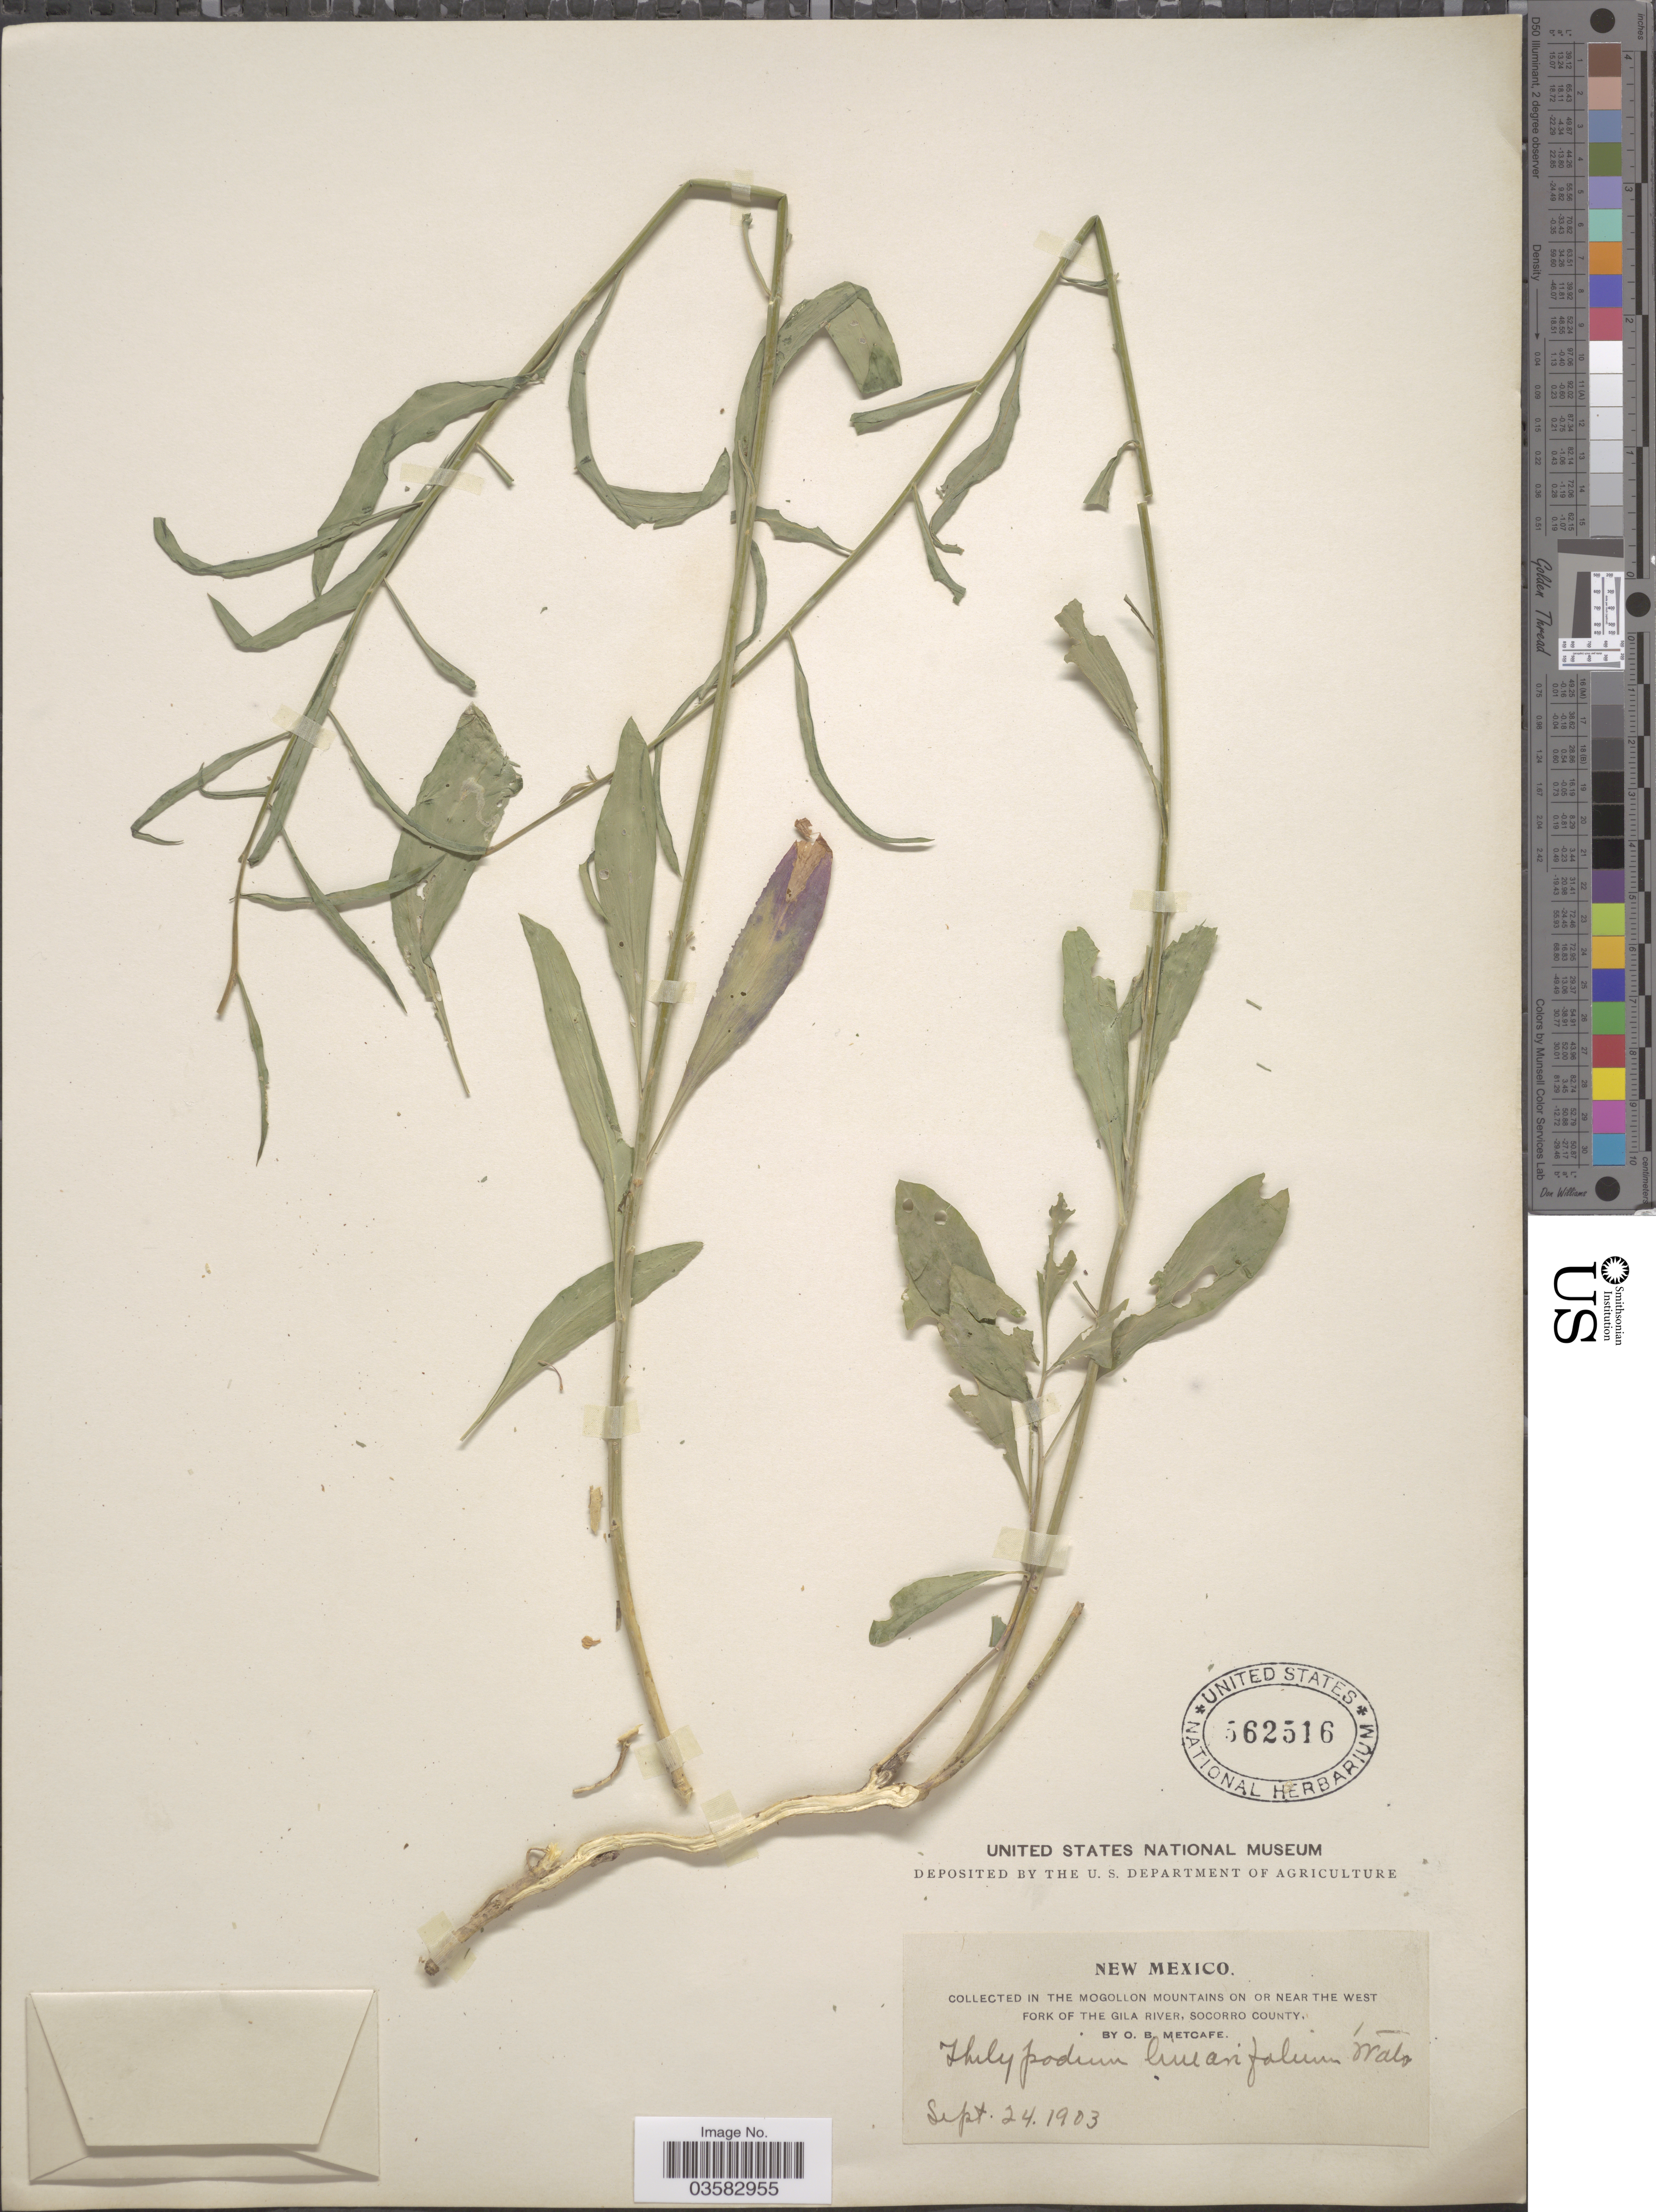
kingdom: Plantae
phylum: Tracheophyta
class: Magnoliopsida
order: Brassicales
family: Brassicaceae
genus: Sisymbrium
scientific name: Sisymbrium linearifolium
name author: (A. Gray) Payson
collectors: O. Metcafe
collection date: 1903-09-24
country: United States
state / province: New Mexico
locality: In the Mogollon Mountains on or near The West Fork of The Gila River, Socorro County.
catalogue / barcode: US 562516